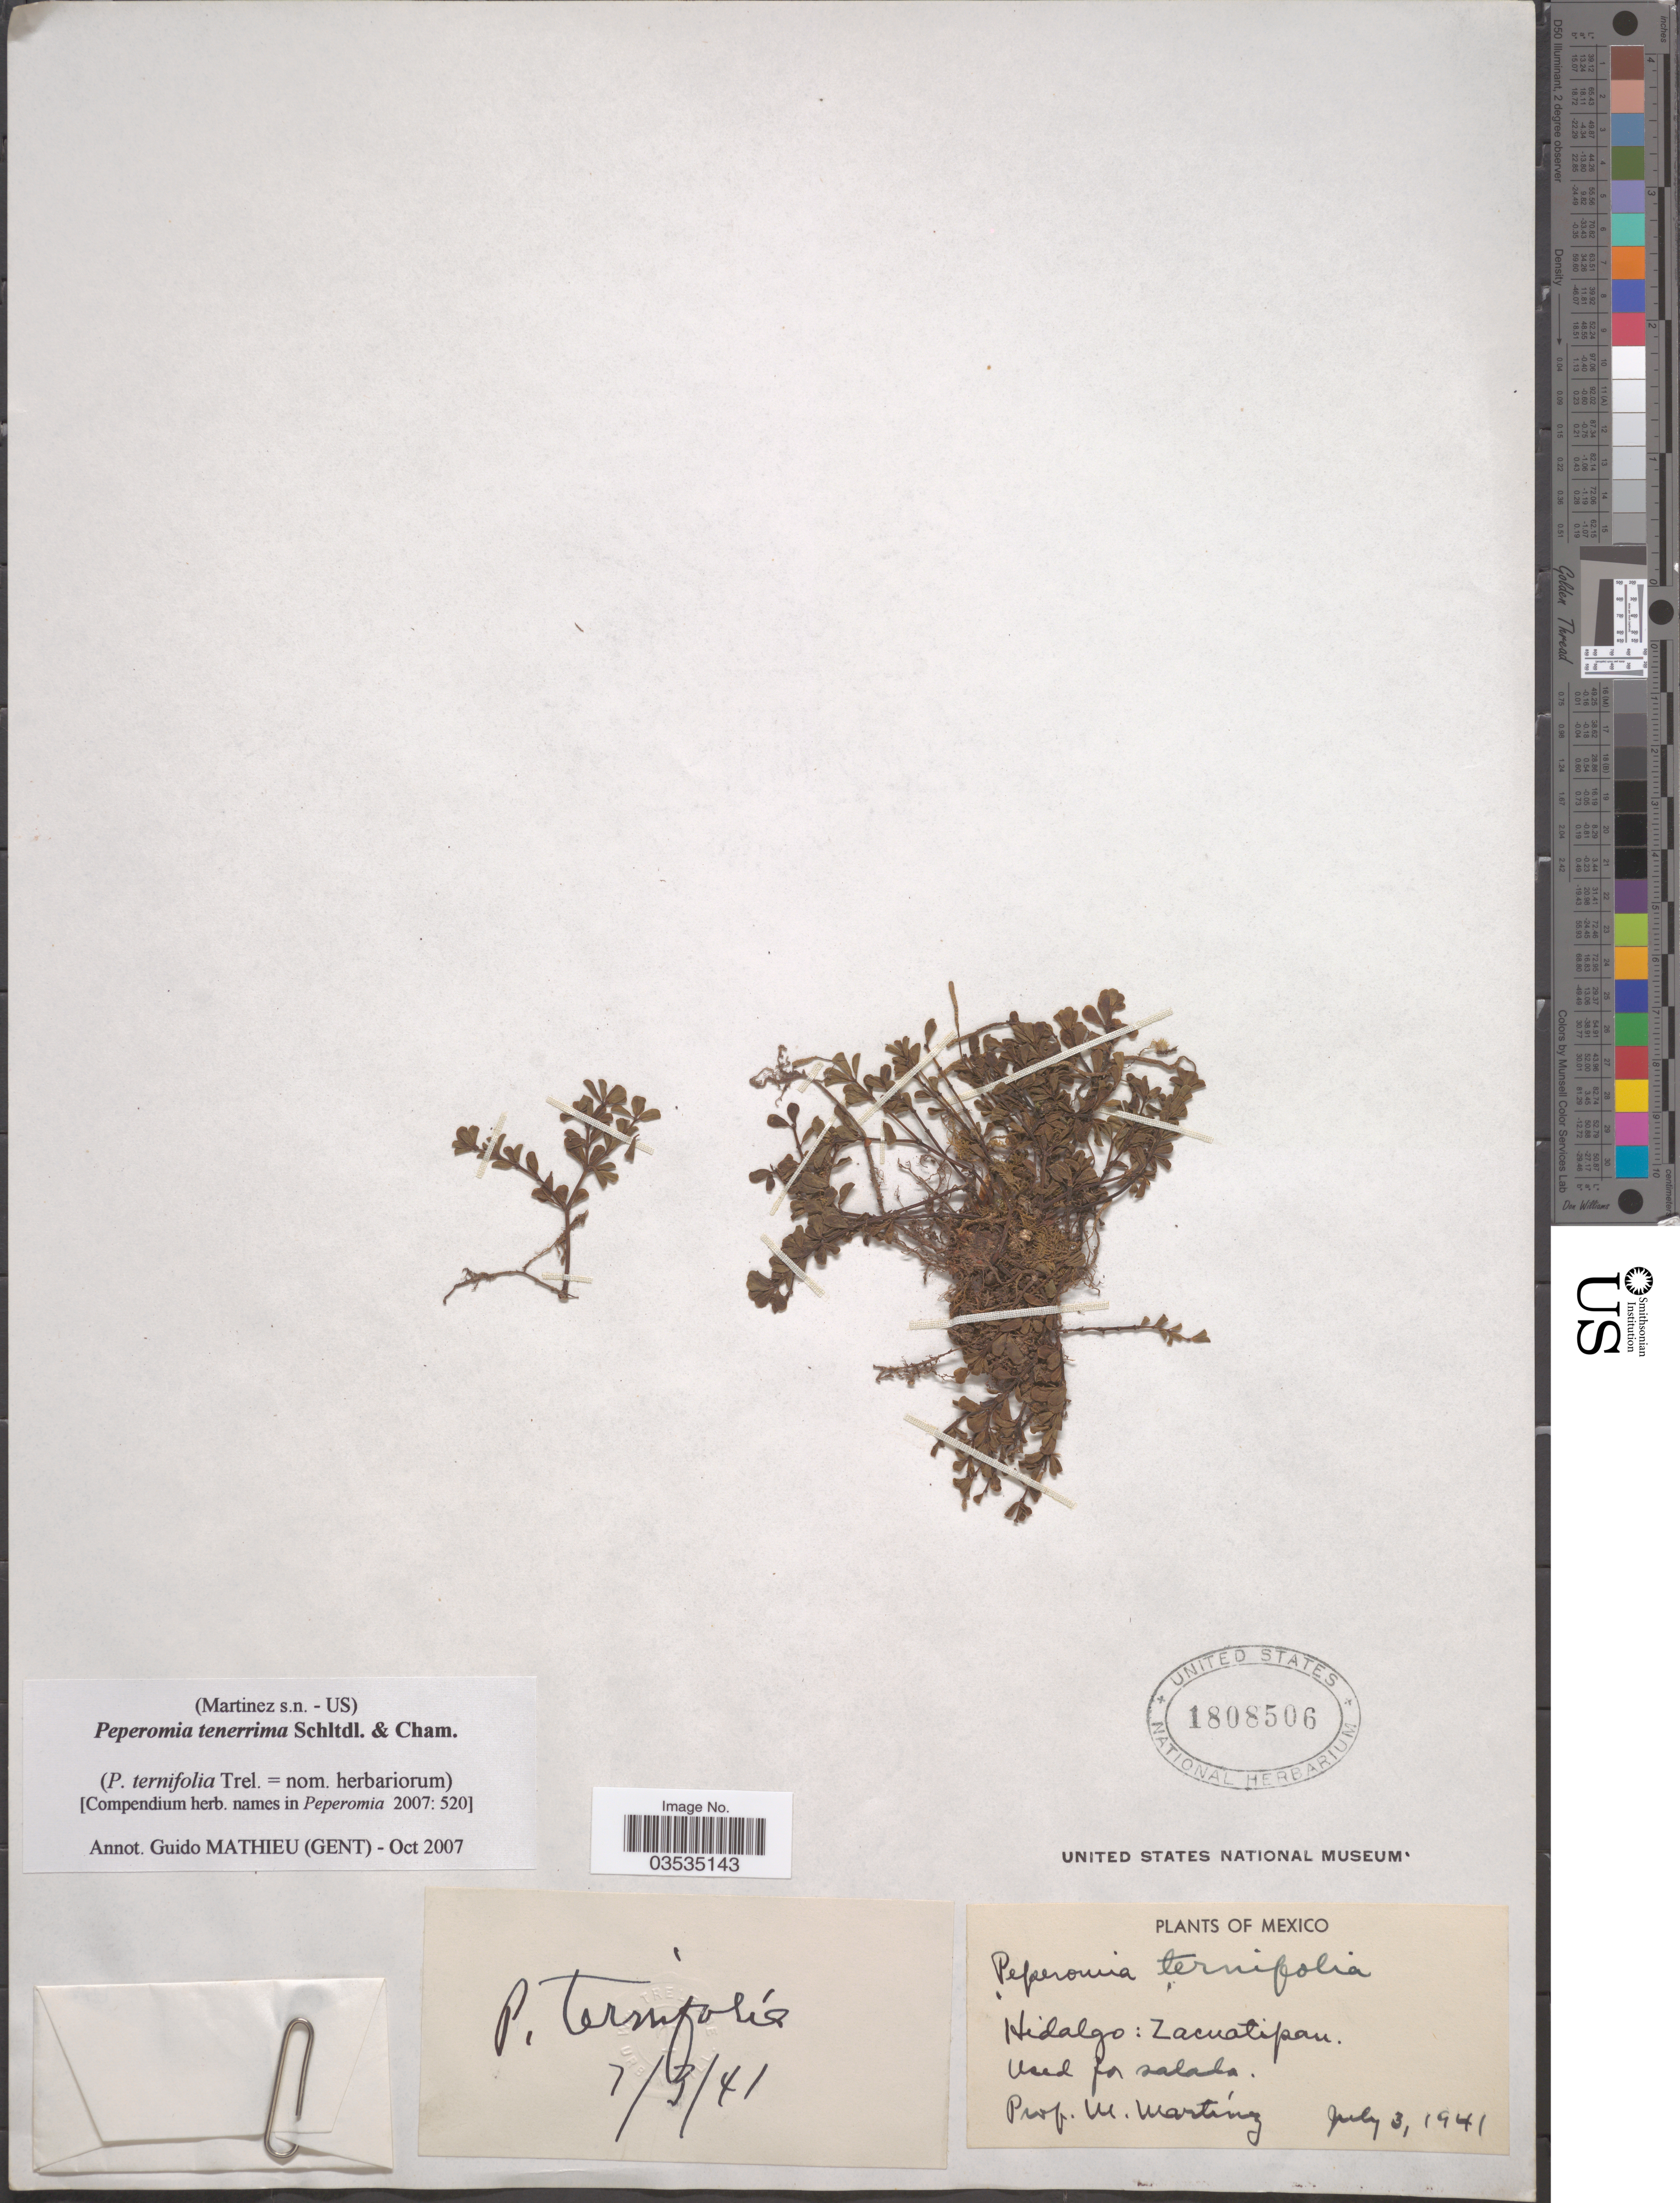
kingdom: Plantae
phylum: Tracheophyta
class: Magnoliopsida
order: Piperales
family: Piperaceae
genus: Peperomia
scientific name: Peperomia tenerrima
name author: Schltdl. & Cham.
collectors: M. Martínez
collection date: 1941-07-03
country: Mexico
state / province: Hidalgo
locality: Zacuatipan.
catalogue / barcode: US 1808506